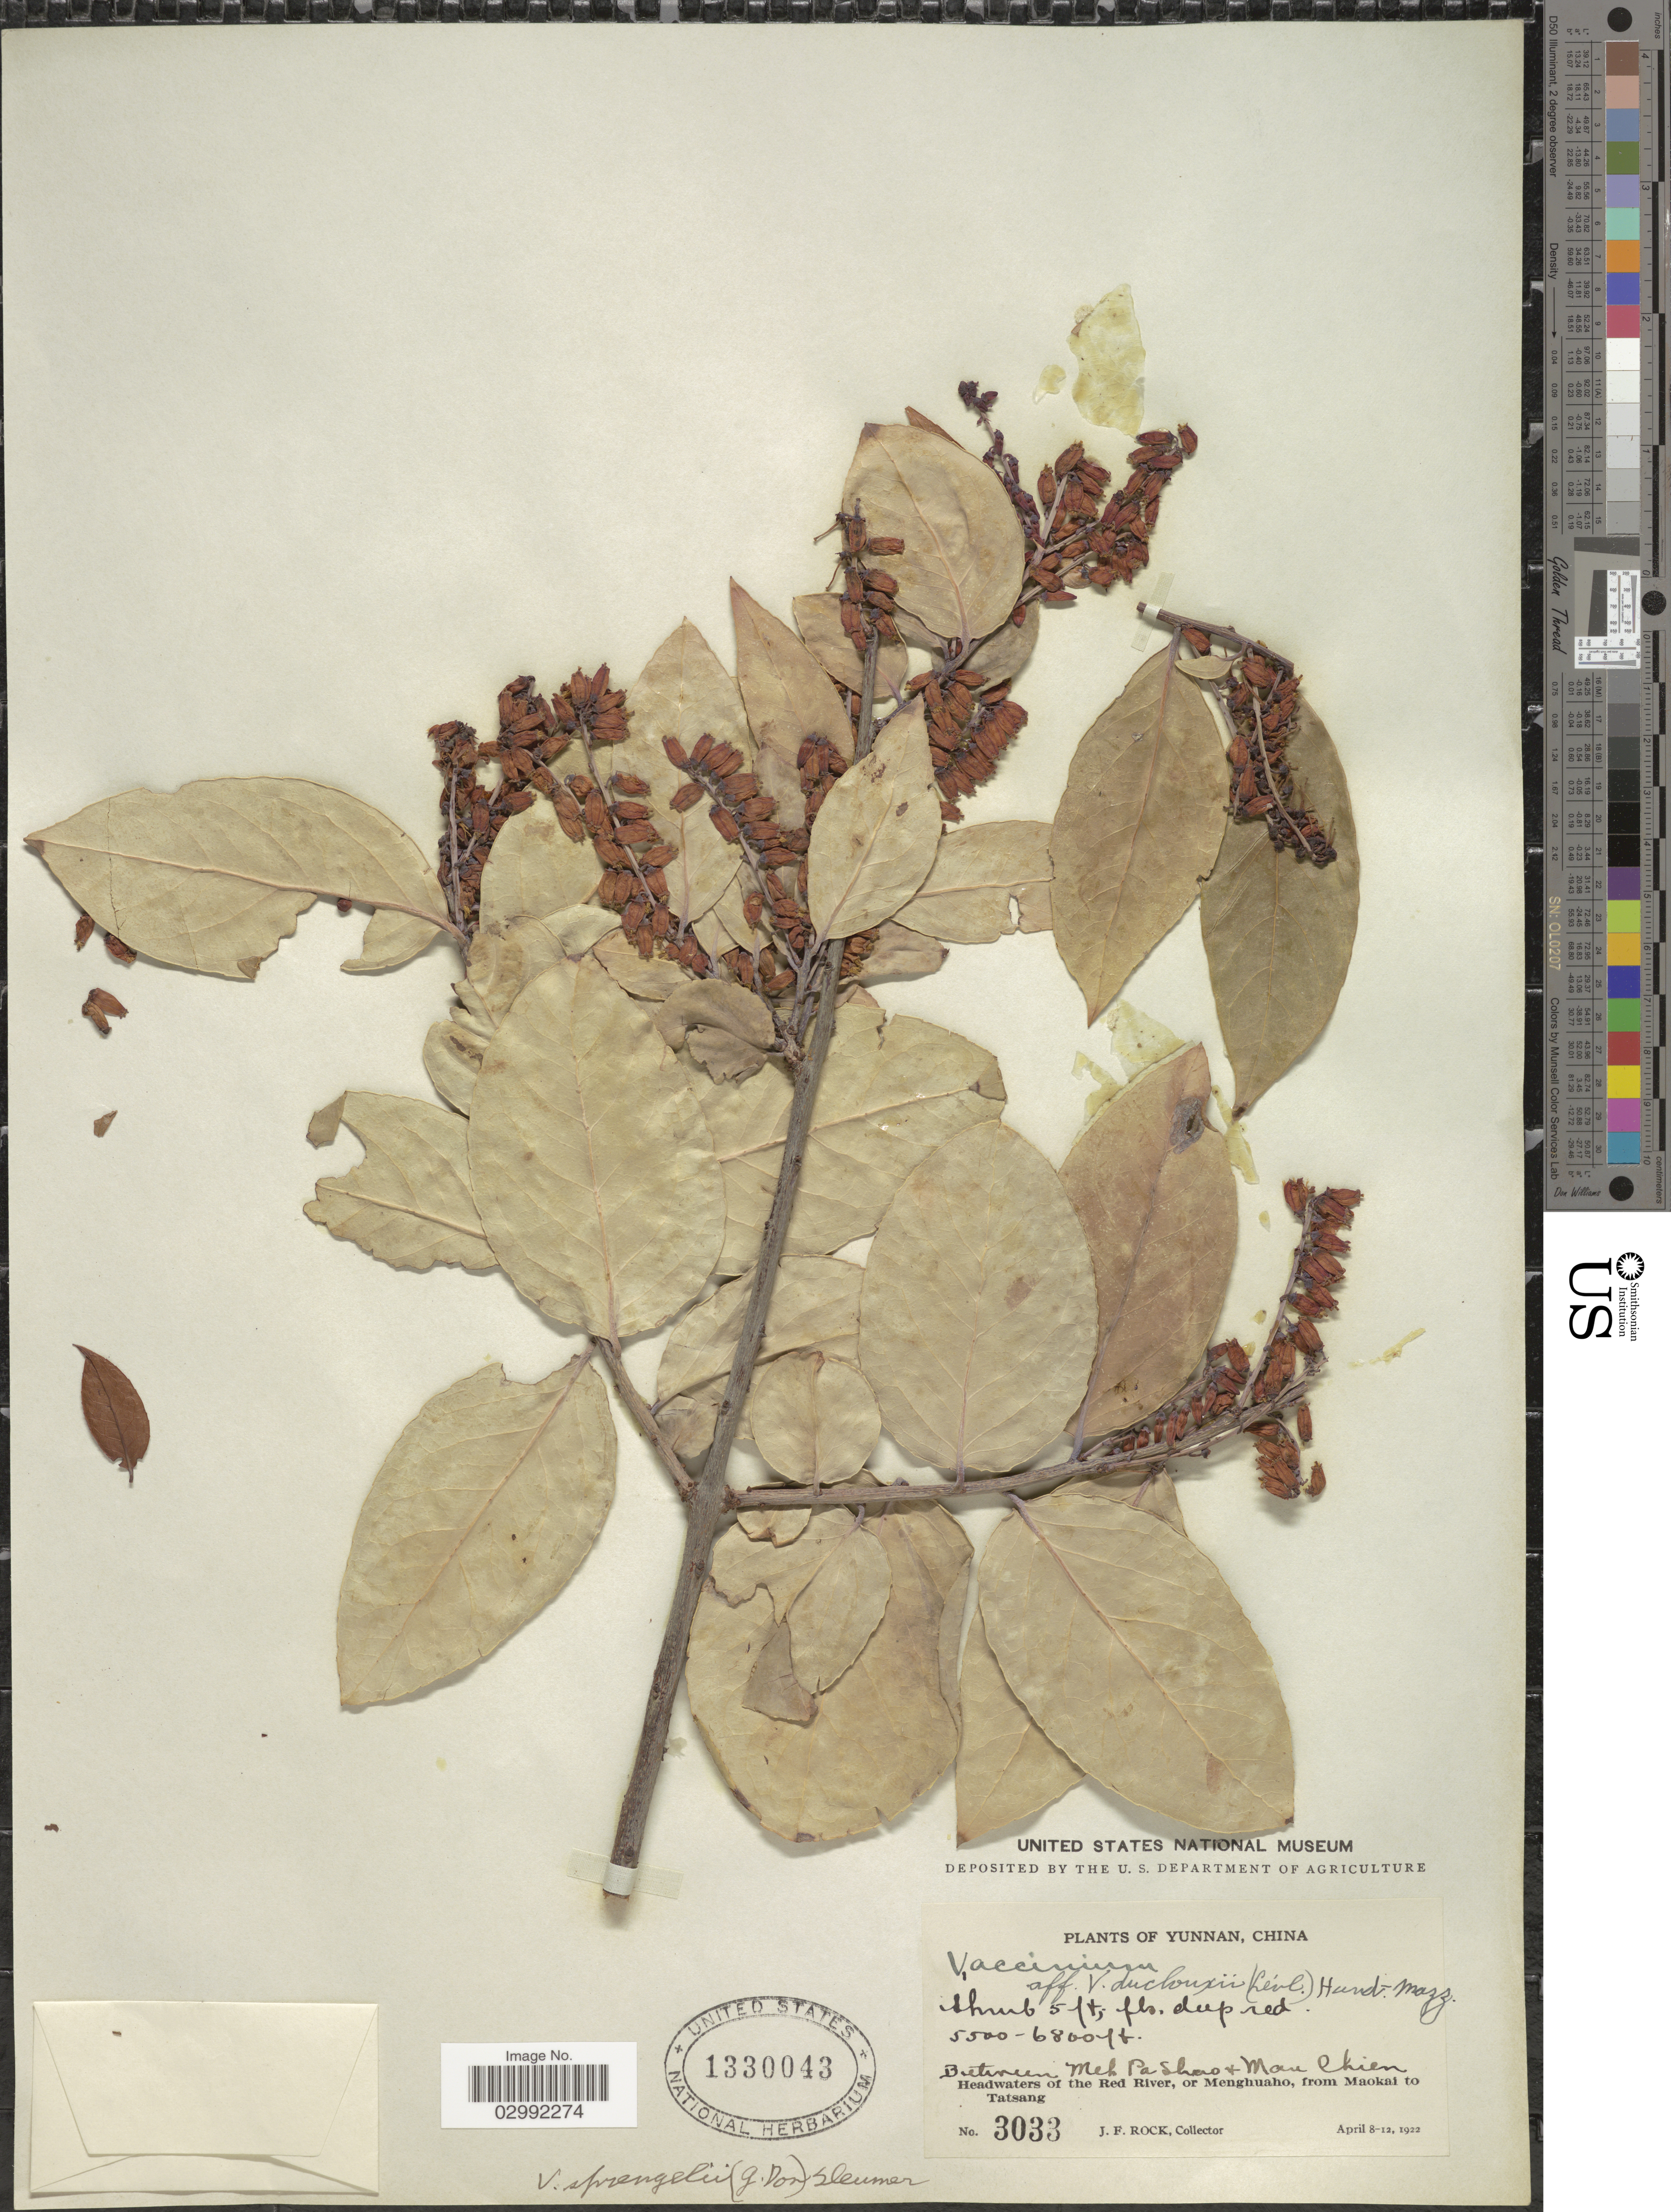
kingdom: Plantae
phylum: Tracheophyta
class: Magnoliopsida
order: Ericales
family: Ericaceae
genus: Vaccinium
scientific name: Vaccinium sprengelii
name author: (G. Don) Sleumer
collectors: J. Rock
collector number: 3033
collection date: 1922-04-08/1922-04-12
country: China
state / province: Yunnan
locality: Between Meh Pa Shao & Mau Chien. Headwaters of the Red River, or Menghuaho, from Maokai to Tatsang.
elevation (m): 1676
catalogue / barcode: US 1330043